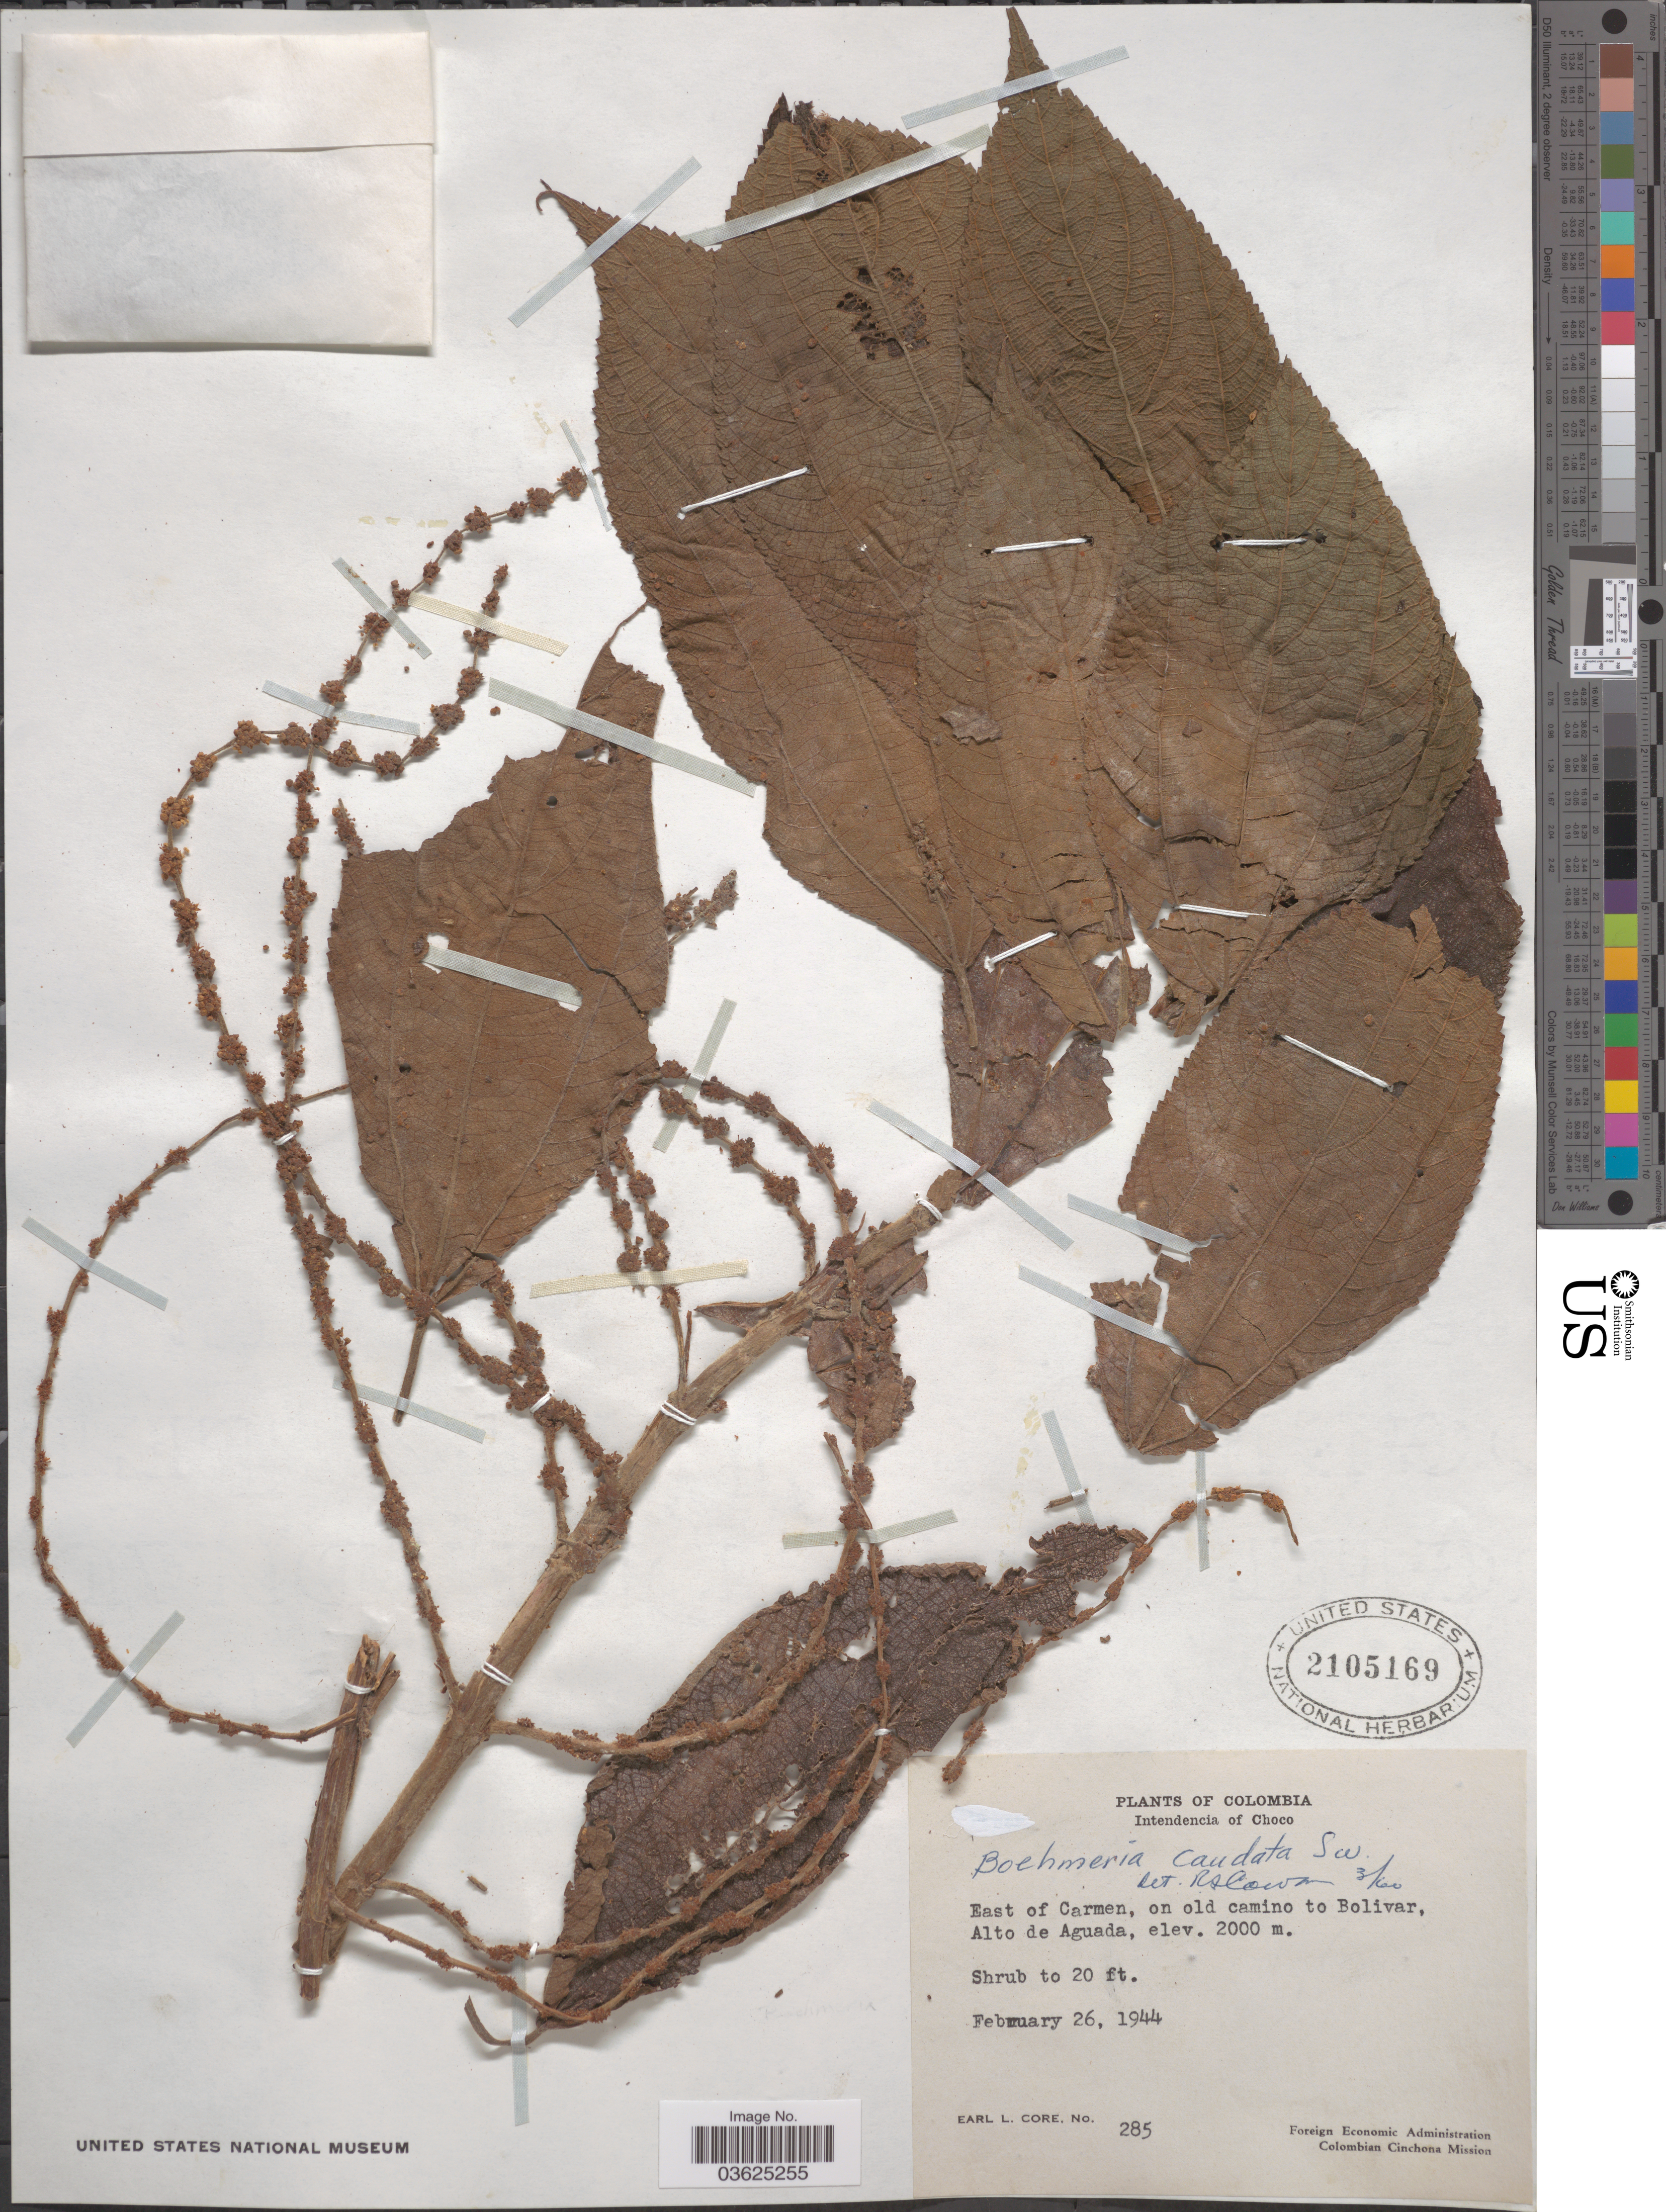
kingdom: Plantae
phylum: Tracheophyta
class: Magnoliopsida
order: Rosales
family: Urticaceae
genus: Boehmeria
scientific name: Boehmeria caudata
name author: Sw.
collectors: E. L. Core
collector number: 285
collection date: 1944-02-26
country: Colombia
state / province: Chocó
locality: Intendencia of Choco. East of Carmen, on old camino to Bolivar, Alto de Aguada.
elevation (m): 2000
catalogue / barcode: US 2105169